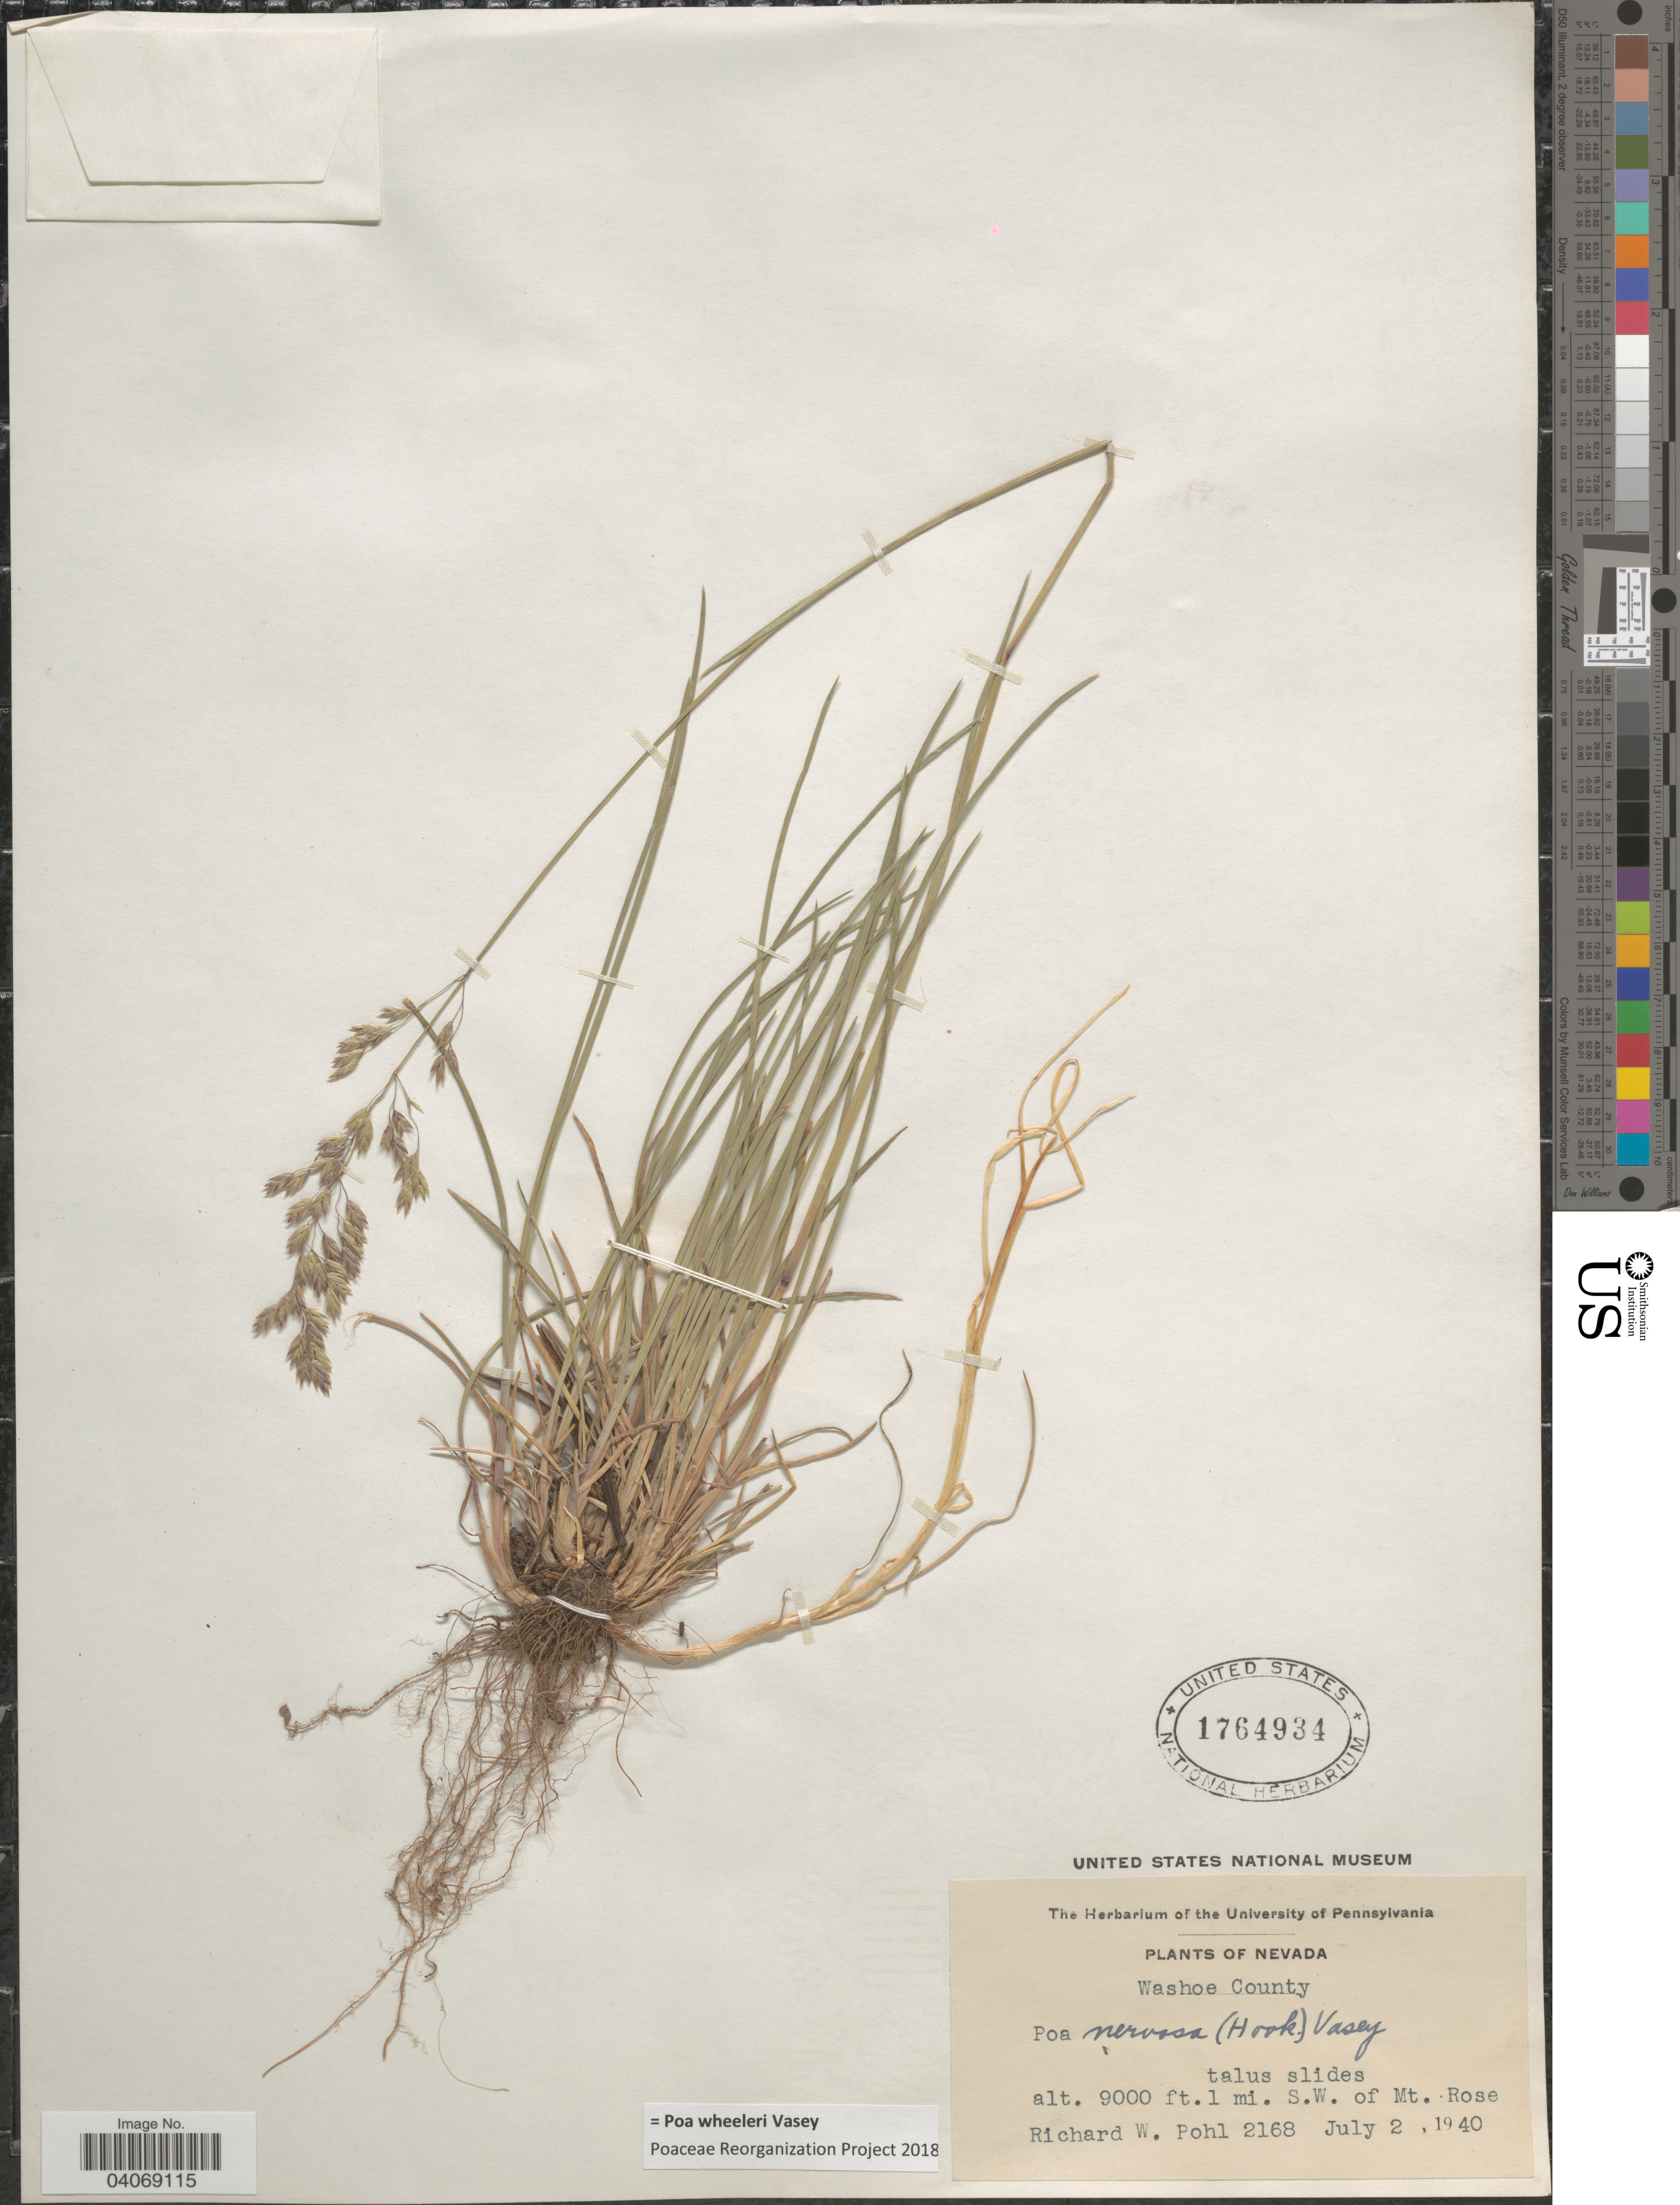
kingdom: Plantae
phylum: Tracheophyta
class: Liliopsida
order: Poales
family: Poaceae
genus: Poa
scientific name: Poa wheeleri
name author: Vasey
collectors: R. W. Pohl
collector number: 2168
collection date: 1940-07-02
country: United States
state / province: Nevada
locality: Washoe County. Talus slides. 1 mi. S.W. of Mt. Rose.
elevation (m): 2743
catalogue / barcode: US 1764934